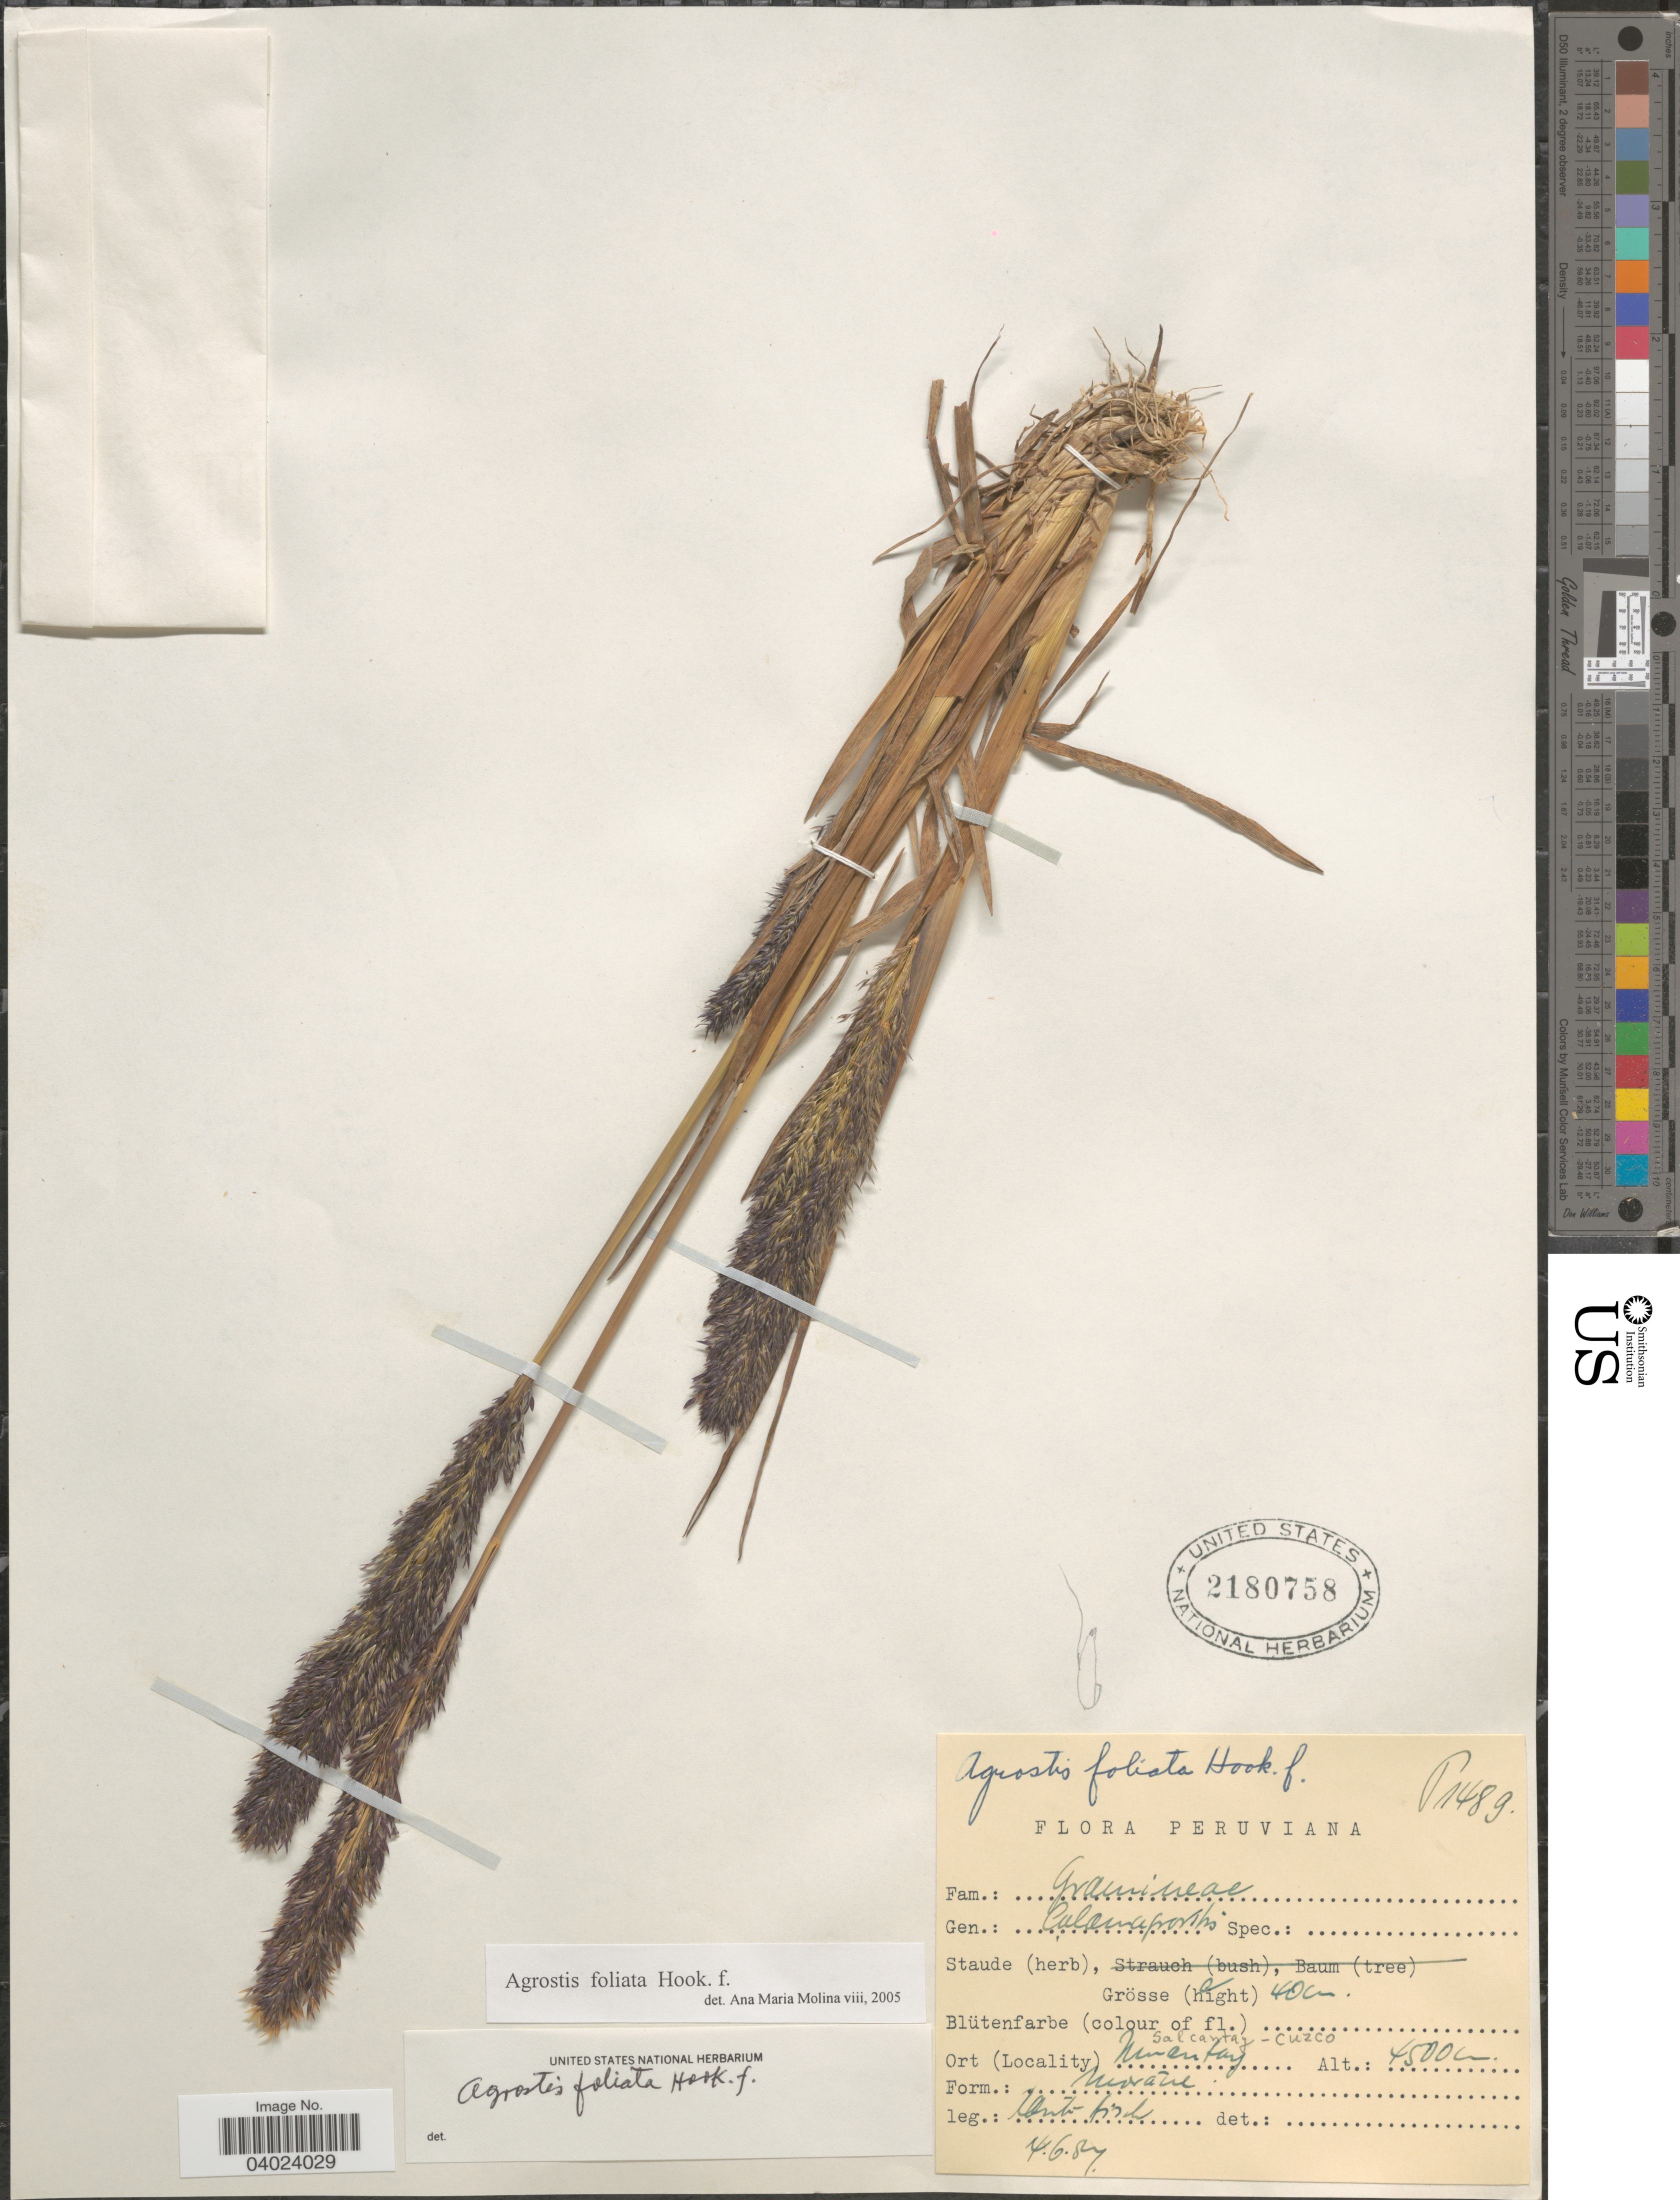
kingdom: Plantae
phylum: Tracheophyta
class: Liliopsida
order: Poales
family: Poaceae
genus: Agrostis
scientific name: Agrostis foliata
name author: Hook. f.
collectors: W. Rauh & G. Hirsch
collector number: P1489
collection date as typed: Transcribed d/m/y: 4/6/87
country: Peru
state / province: Cusco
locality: Salcantay - Cuzco.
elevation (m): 4500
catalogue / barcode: US 2180758